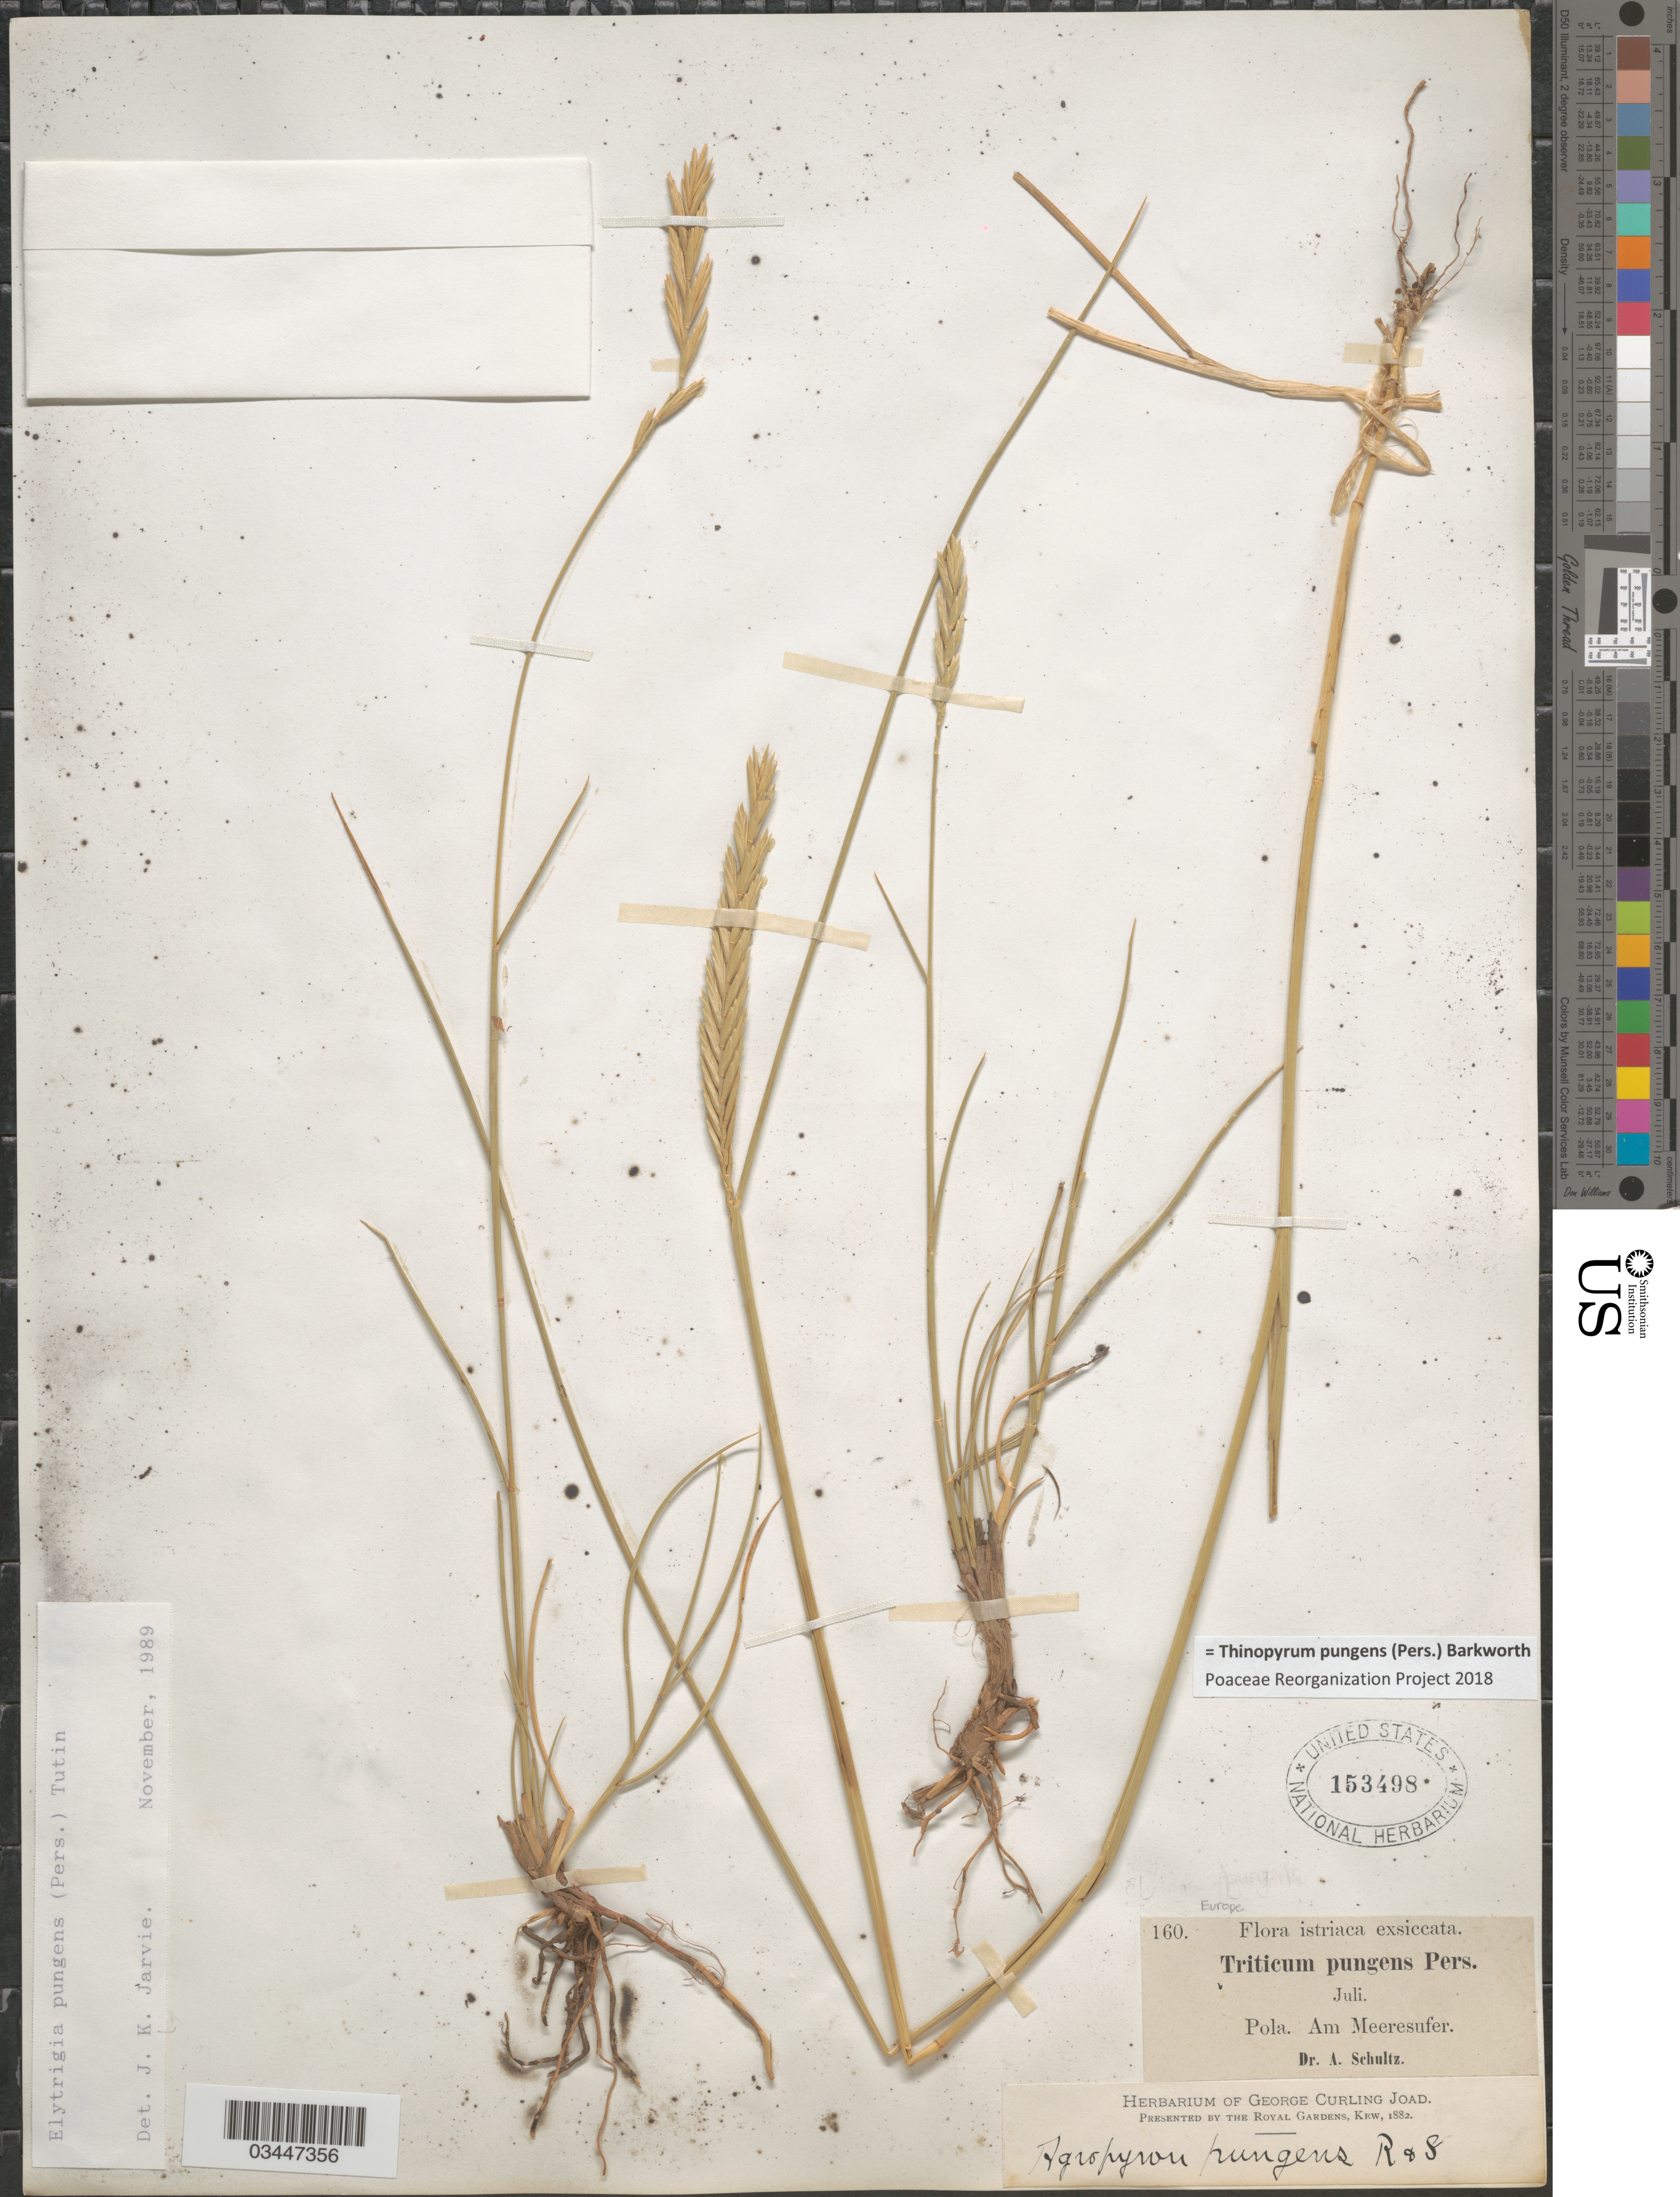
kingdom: Plantae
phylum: Tracheophyta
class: Liliopsida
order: Poales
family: Poaceae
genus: Thinopyrum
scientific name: Thinopyrum pungens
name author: (Pers.) Barkworth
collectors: A. Schultz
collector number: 160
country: Croatia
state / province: Istria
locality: Europe. Istriaca. Pola. Am Meeresufer.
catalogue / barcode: US 153498